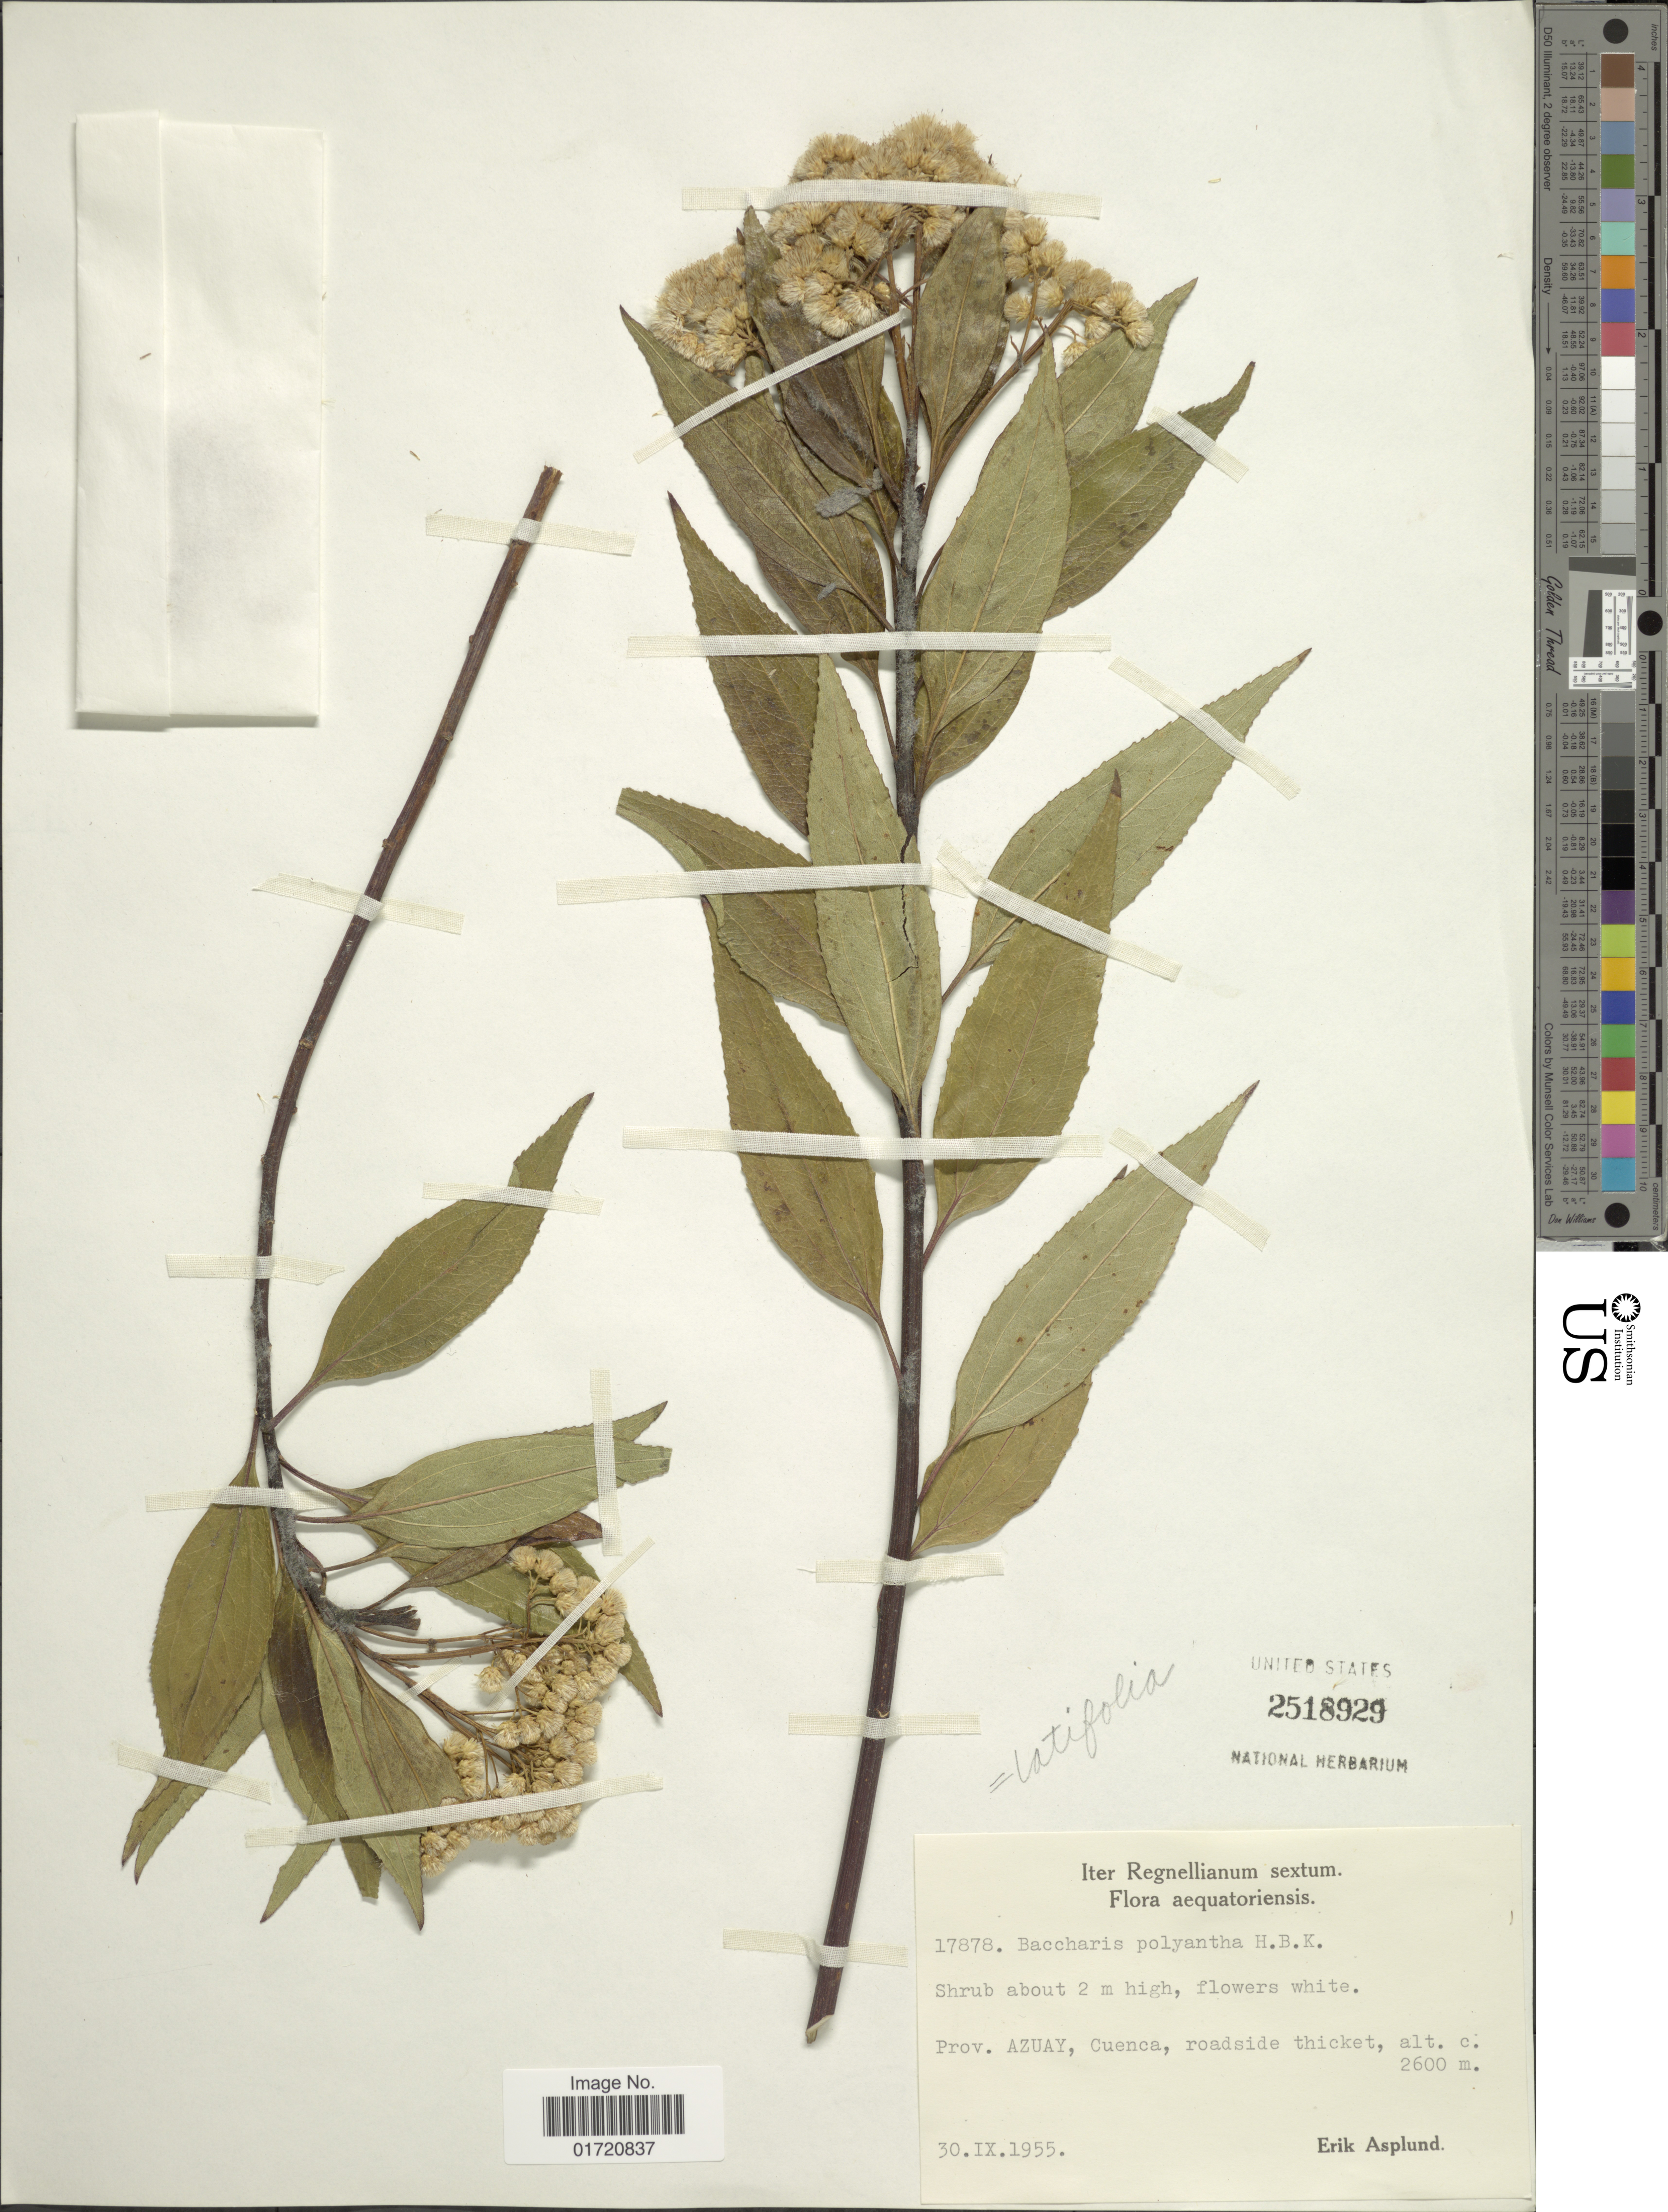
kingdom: Plantae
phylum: Tracheophyta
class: Magnoliopsida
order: Asterales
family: Asteraceae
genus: Baccharis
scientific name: Baccharis latifolia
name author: (Ruiz & Pav.) Pers.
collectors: E. Asplund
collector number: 17878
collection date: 1955-09-30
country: Ecuador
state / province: Azuay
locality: Cuenca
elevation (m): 2600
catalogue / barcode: US 2518929